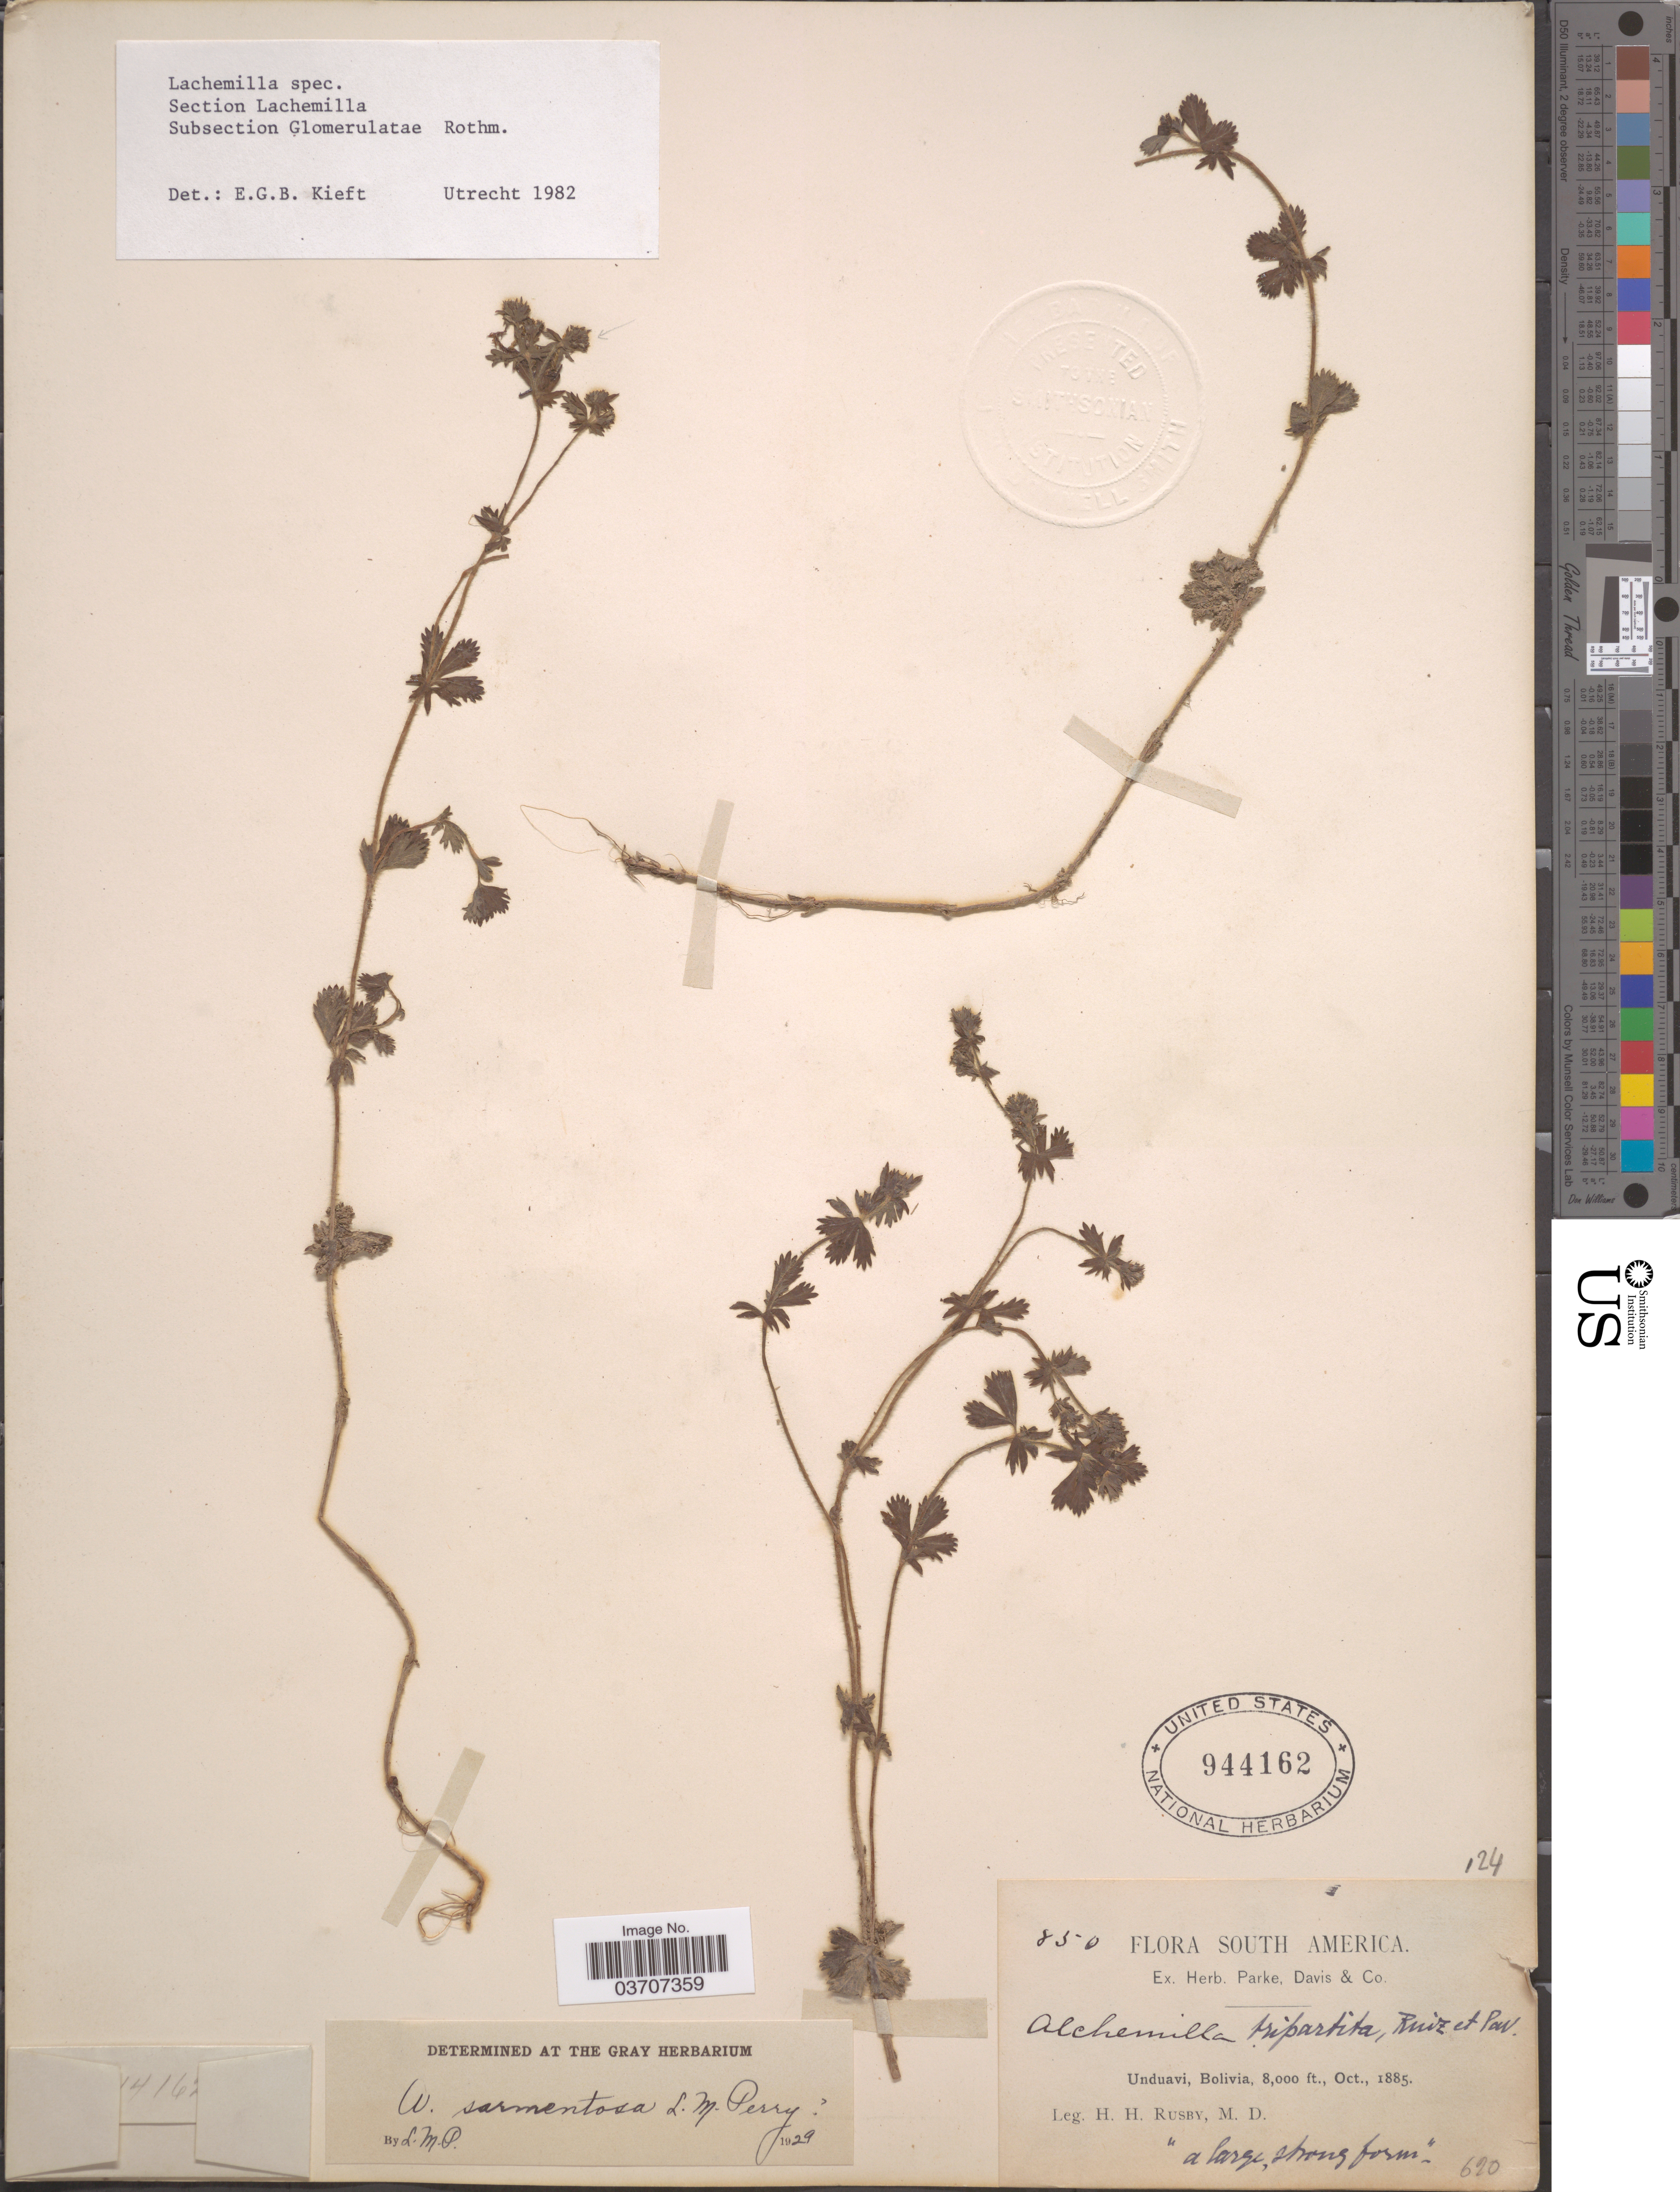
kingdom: Plantae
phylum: Tracheophyta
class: Magnoliopsida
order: Rosales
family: Rosaceae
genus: Lachemilla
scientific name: Lachemilla sp.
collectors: H. H. Rusby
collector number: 850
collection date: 1885-10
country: Bolivia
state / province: La Paz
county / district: Nor Yungas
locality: Unduavi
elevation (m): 2438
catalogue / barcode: US 944162